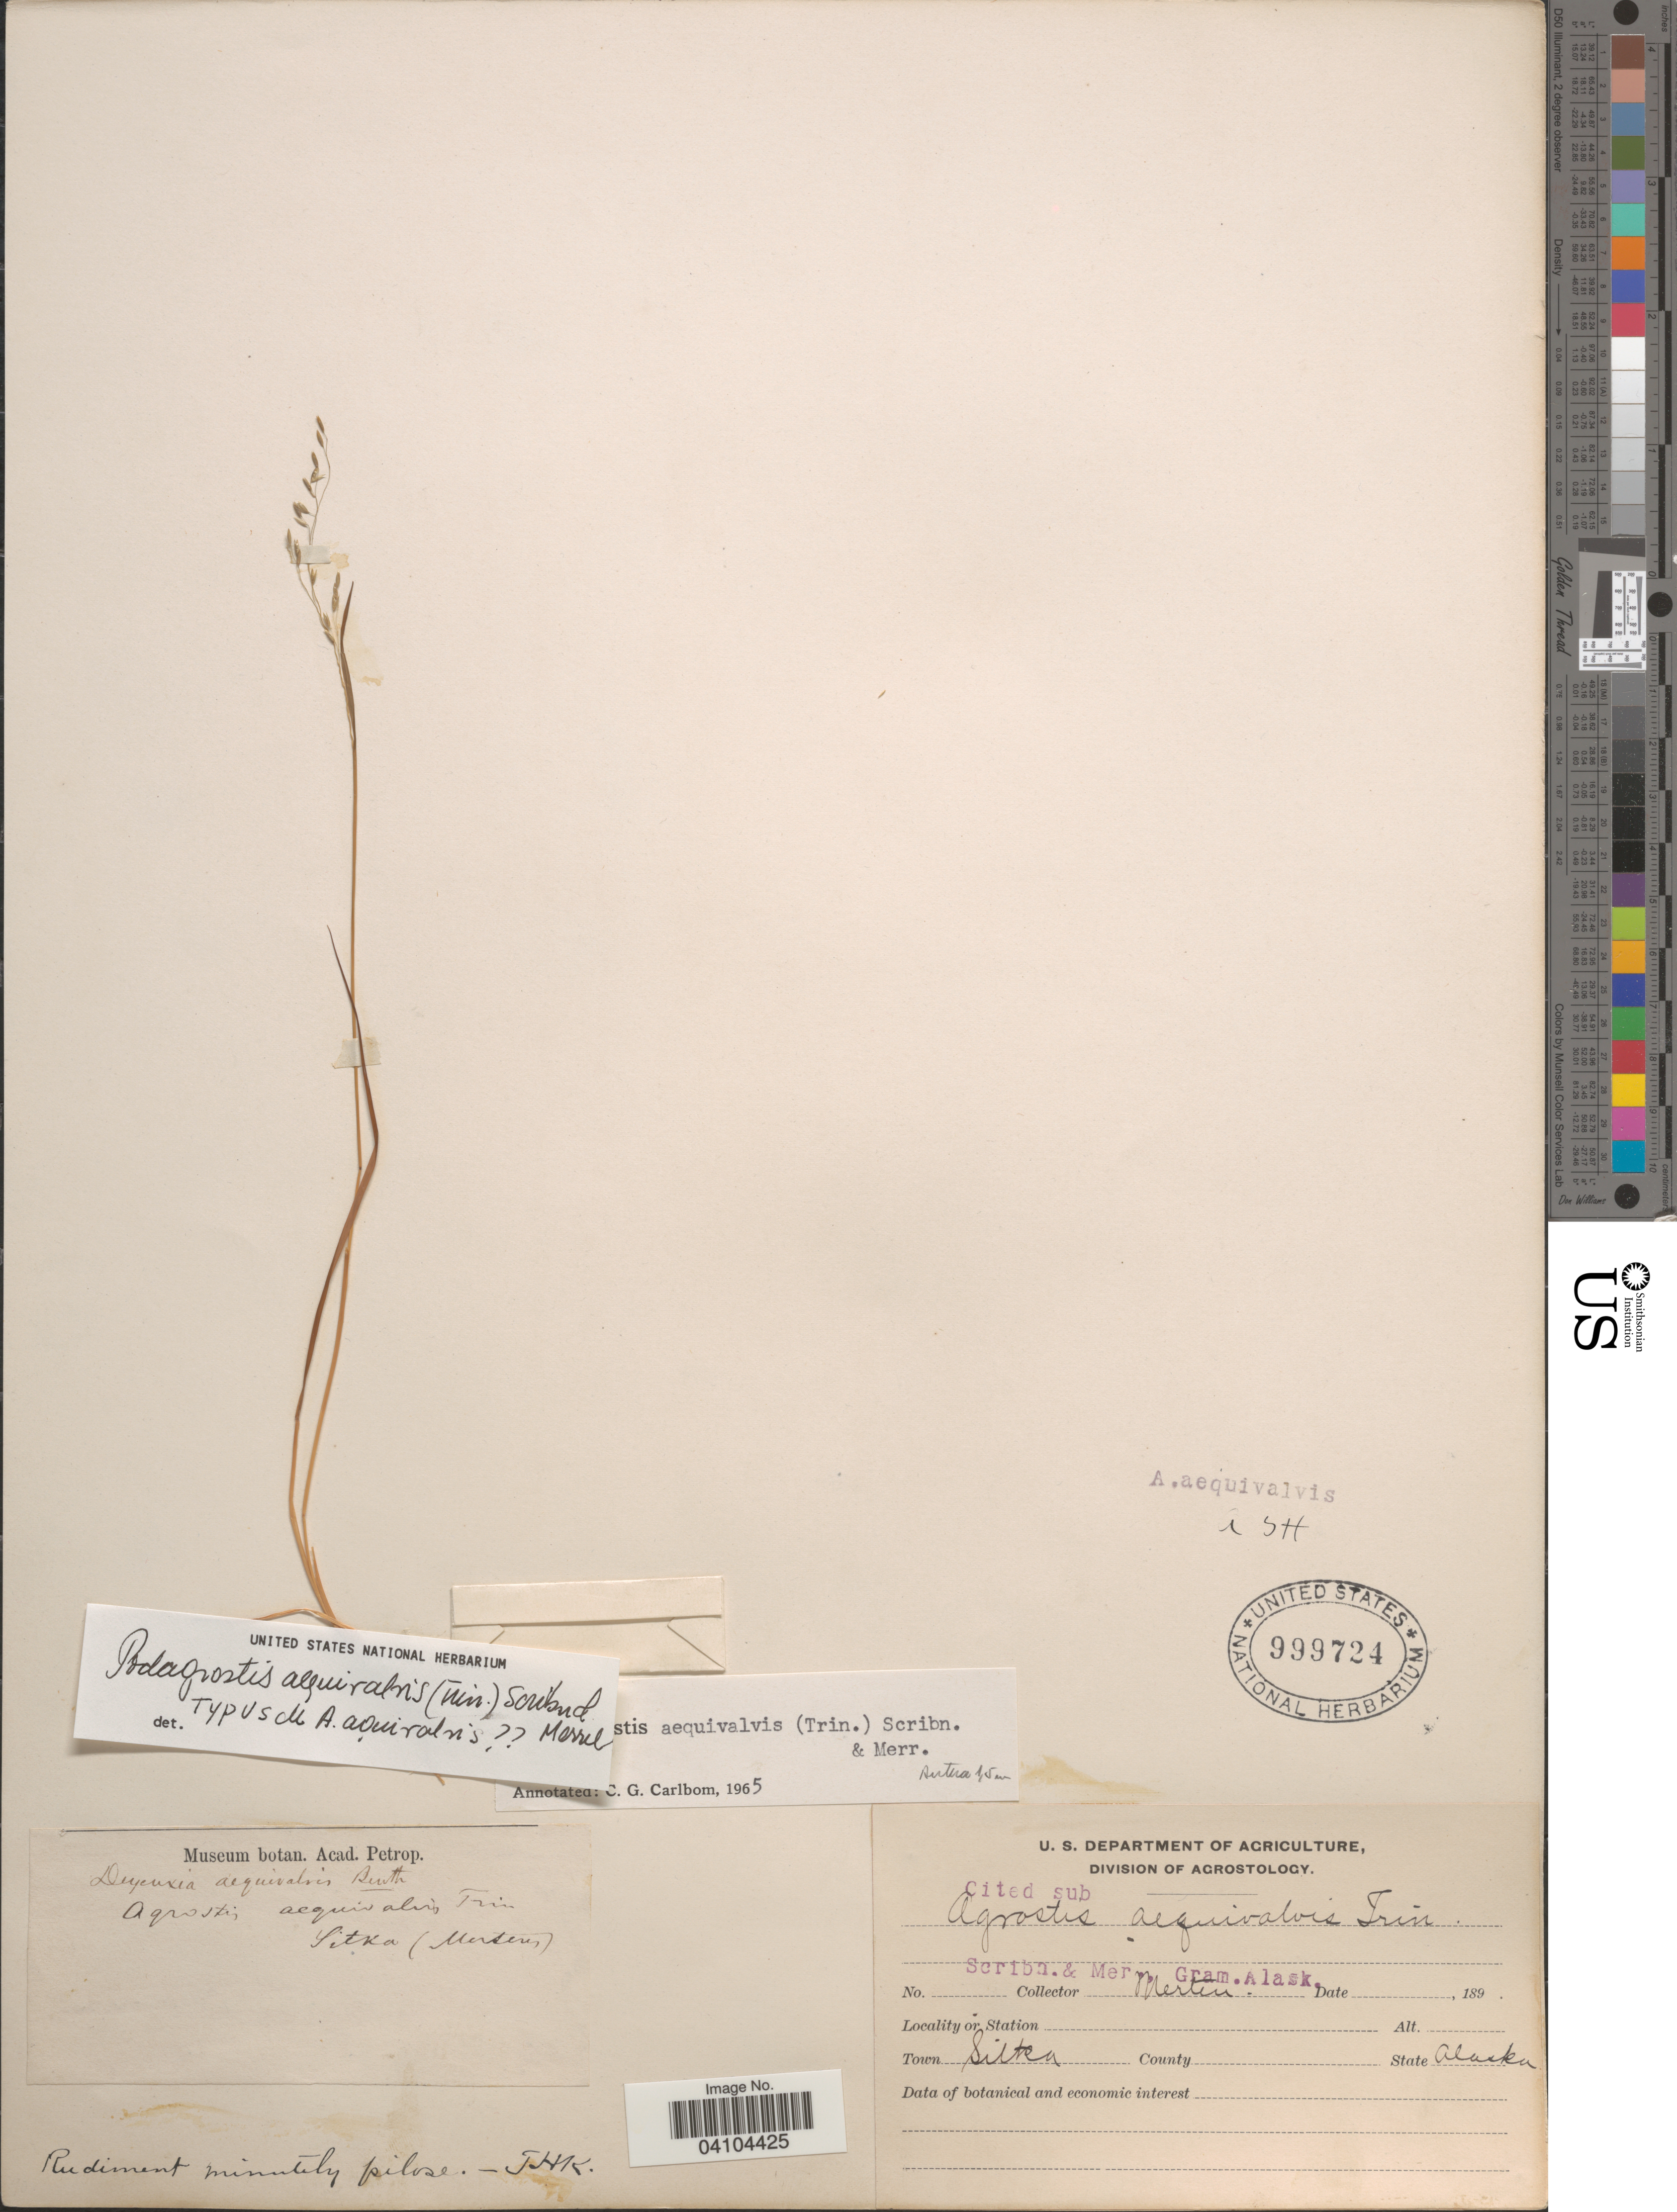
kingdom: Plantae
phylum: Tracheophyta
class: Liliopsida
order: Poales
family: Poaceae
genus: Podagrostis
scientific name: Podagrostis aequivalvis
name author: (Trin.) Scribn. & Merr.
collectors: -- Mertens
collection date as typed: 189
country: United States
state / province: Alaska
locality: Town Sitka.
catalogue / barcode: US 999724